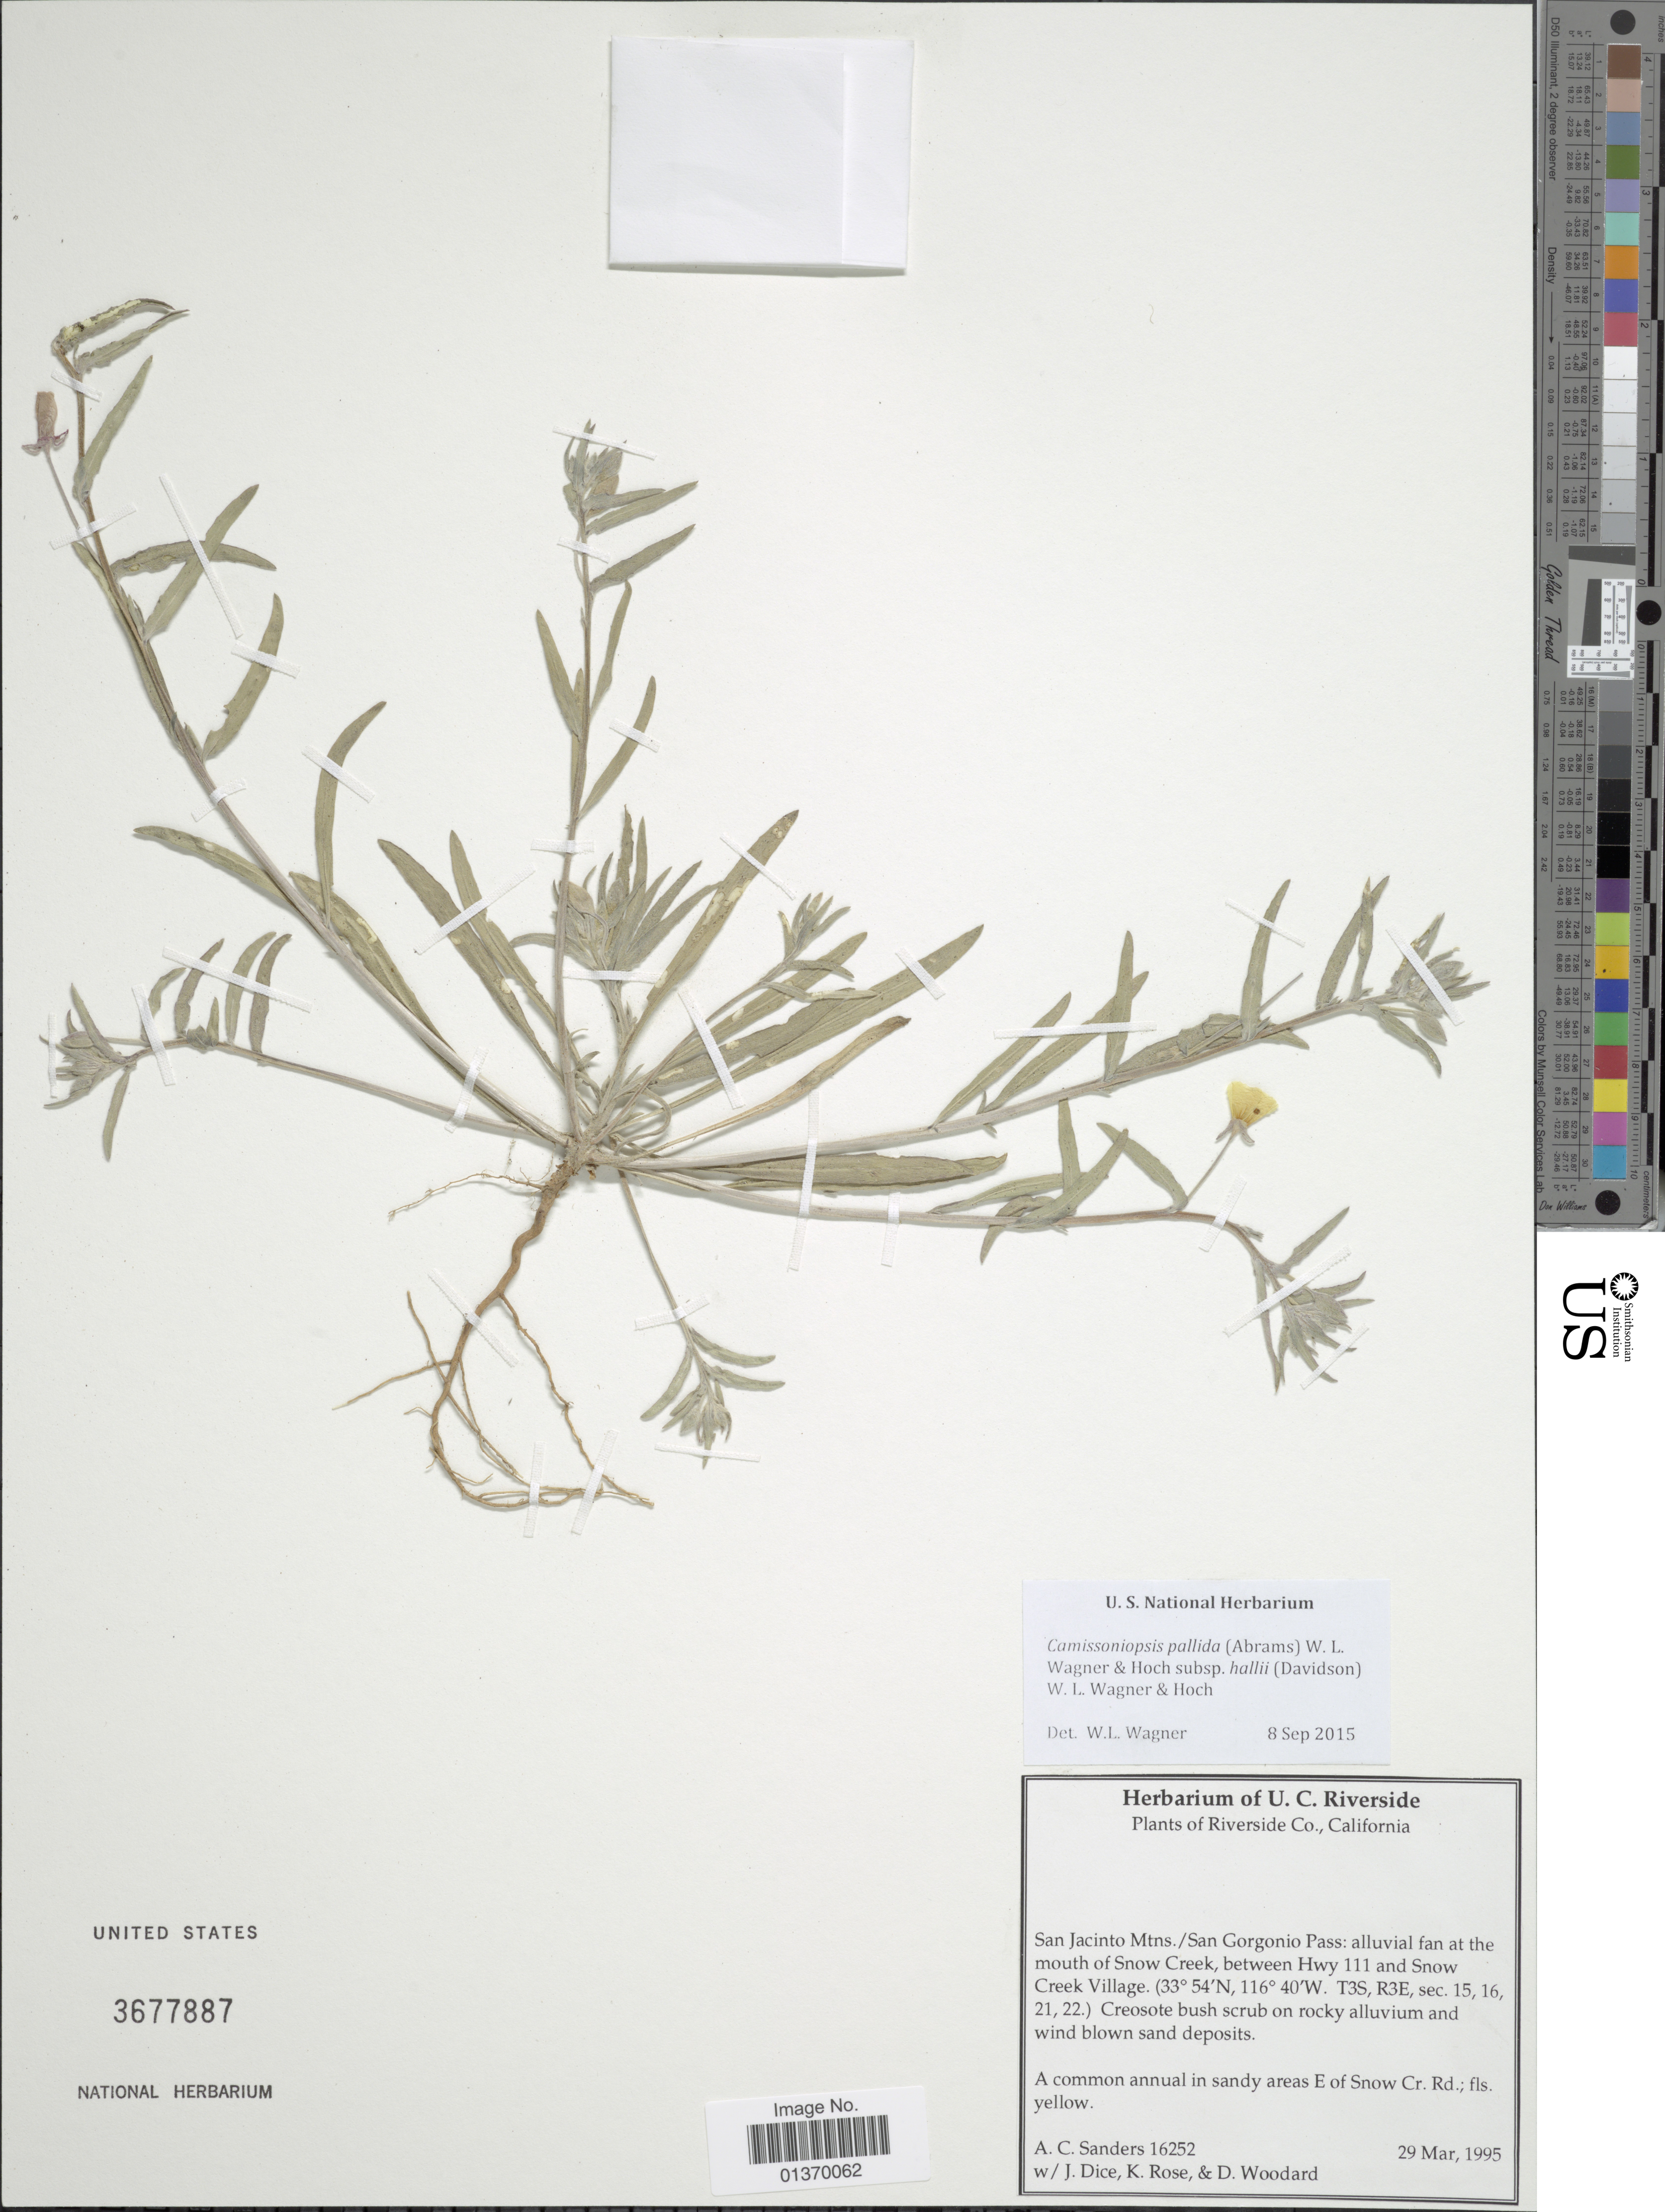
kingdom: Plantae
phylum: Tracheophyta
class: Magnoliopsida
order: Myrtales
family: Onagraceae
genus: Camissoniopsis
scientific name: Camissoniopsis pallida subsp. hallii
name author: (Davidson) W.L. Wagner & Hoch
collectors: A. Sanders, J. Dice, -- Rose & D. Woodard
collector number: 16252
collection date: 1995-03-29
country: United States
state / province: California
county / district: Riverside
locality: Riverside Co., San Jacinto Mtns./ San Gorgonio Pass: alluvial fan at the mouth of Snow Creek, between Hwy 111 and Snow Creek Village (T3S, R3E, sec. 15, 16, 21, 22)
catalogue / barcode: US 3677887